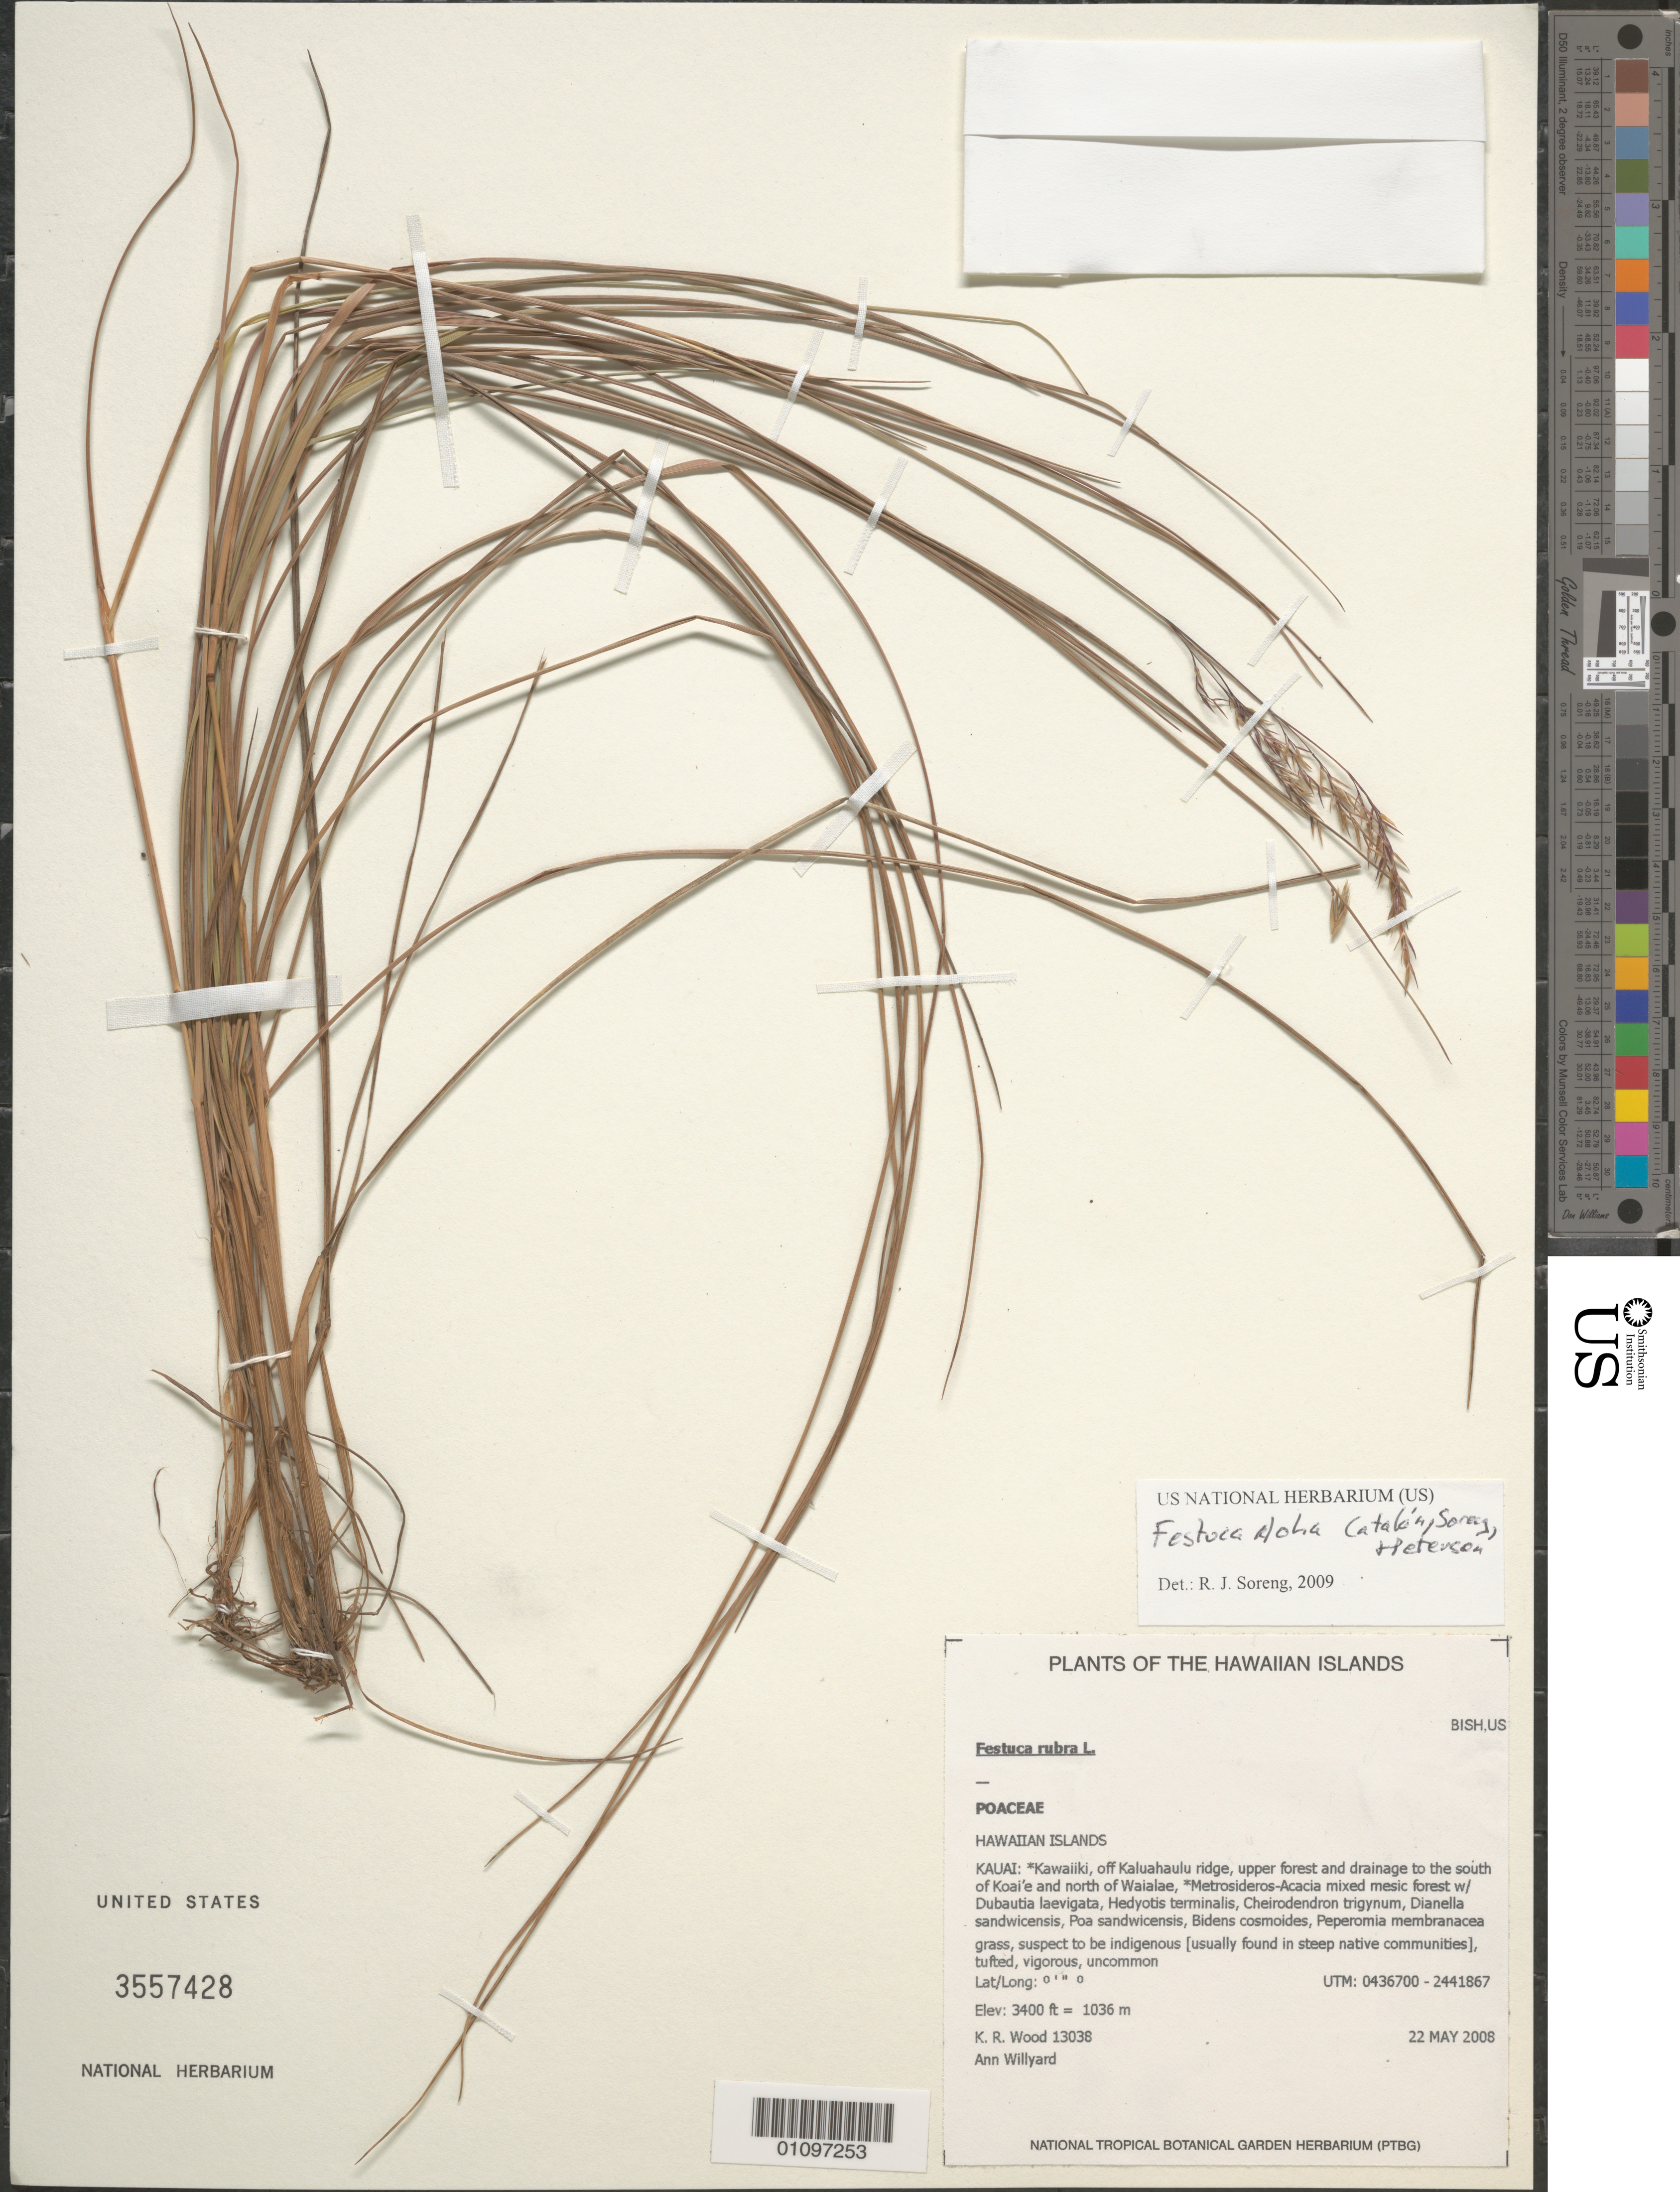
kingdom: Plantae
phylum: Tracheophyta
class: Liliopsida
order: Poales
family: Poaceae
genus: Festuca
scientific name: Festuca aloha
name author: Catalán et al.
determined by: Soreng, Robert J., Research Associate (BOT), Smithsonian Institution - National Museum of Natural History (UNITED STATES)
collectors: K. R. Wood & A. Willyard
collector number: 13038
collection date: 2008-05-22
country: United States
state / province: Hawaii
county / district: Kaui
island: Kaua'i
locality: Kawaiiki, off Kaluahaulu Ridge, upper forest and drainage to the south of Koai'e and north of Waialae.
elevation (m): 1036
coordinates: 0436700 UTM, 2441867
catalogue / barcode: US 3557428